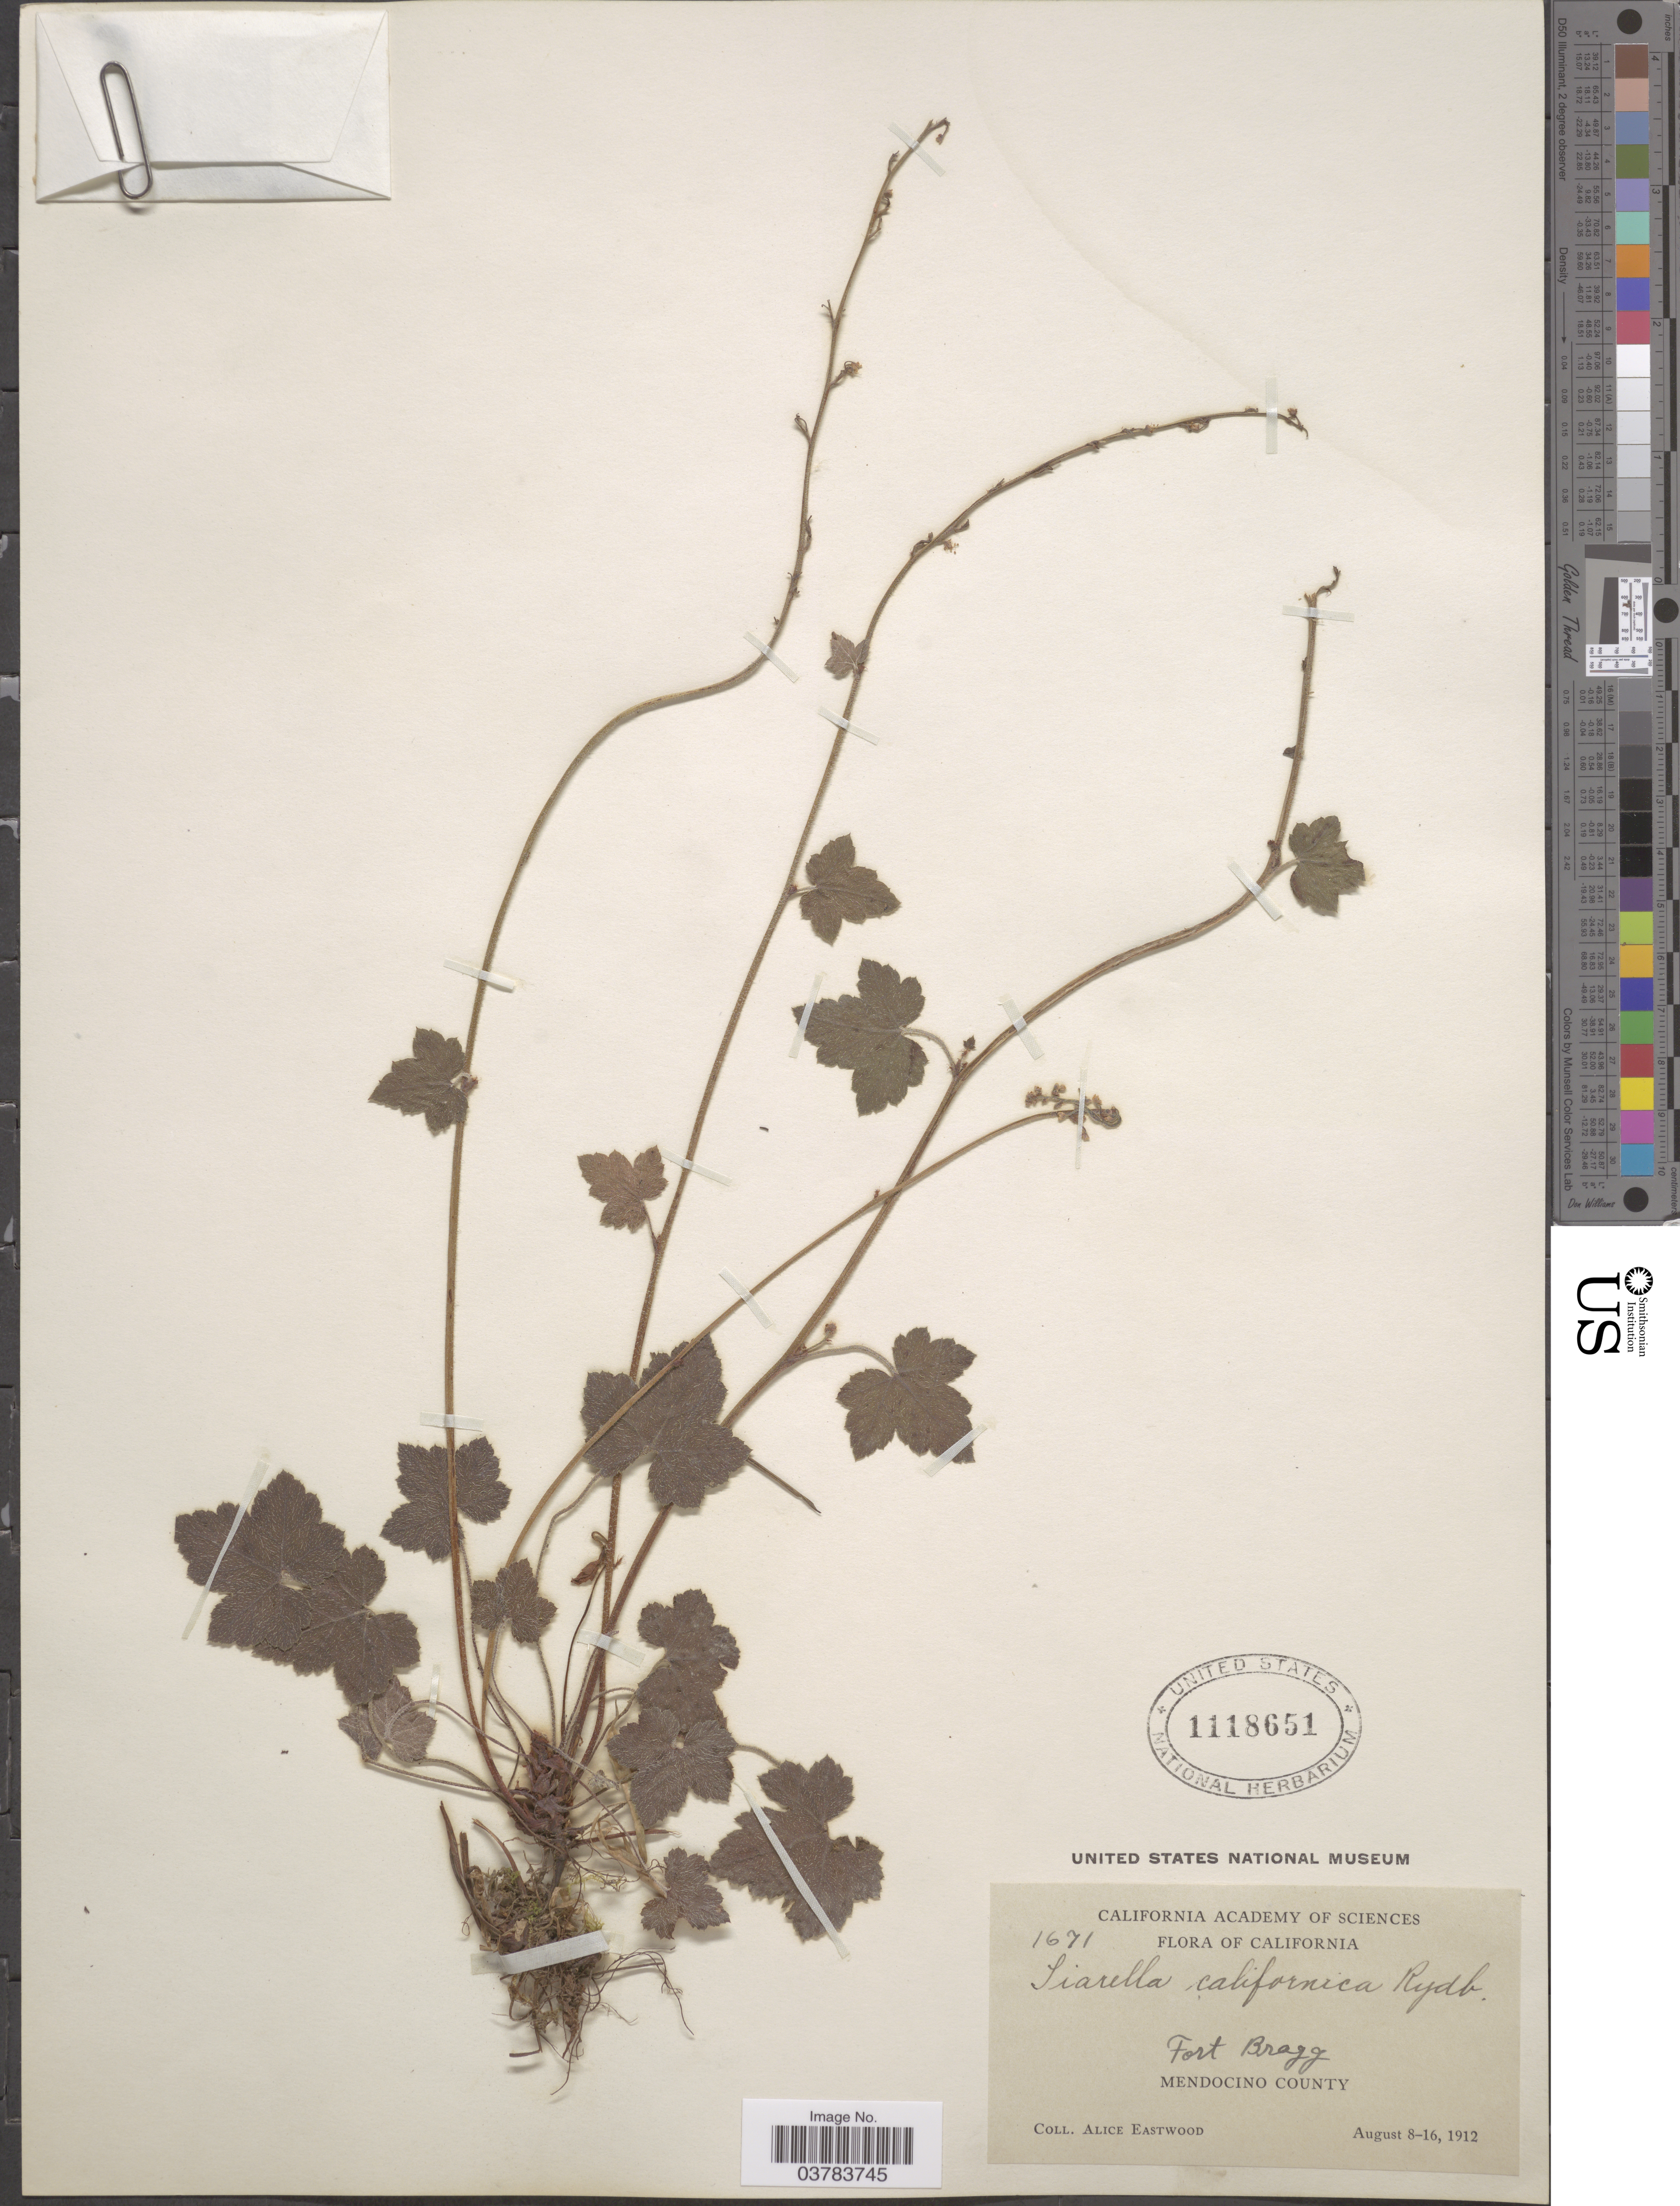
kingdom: Plantae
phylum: Tracheophyta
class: Magnoliopsida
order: Saxifragales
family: Saxifragaceae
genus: Tiarella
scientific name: Tiarella californica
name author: (Kellogg) Rydb.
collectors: A. Eastwood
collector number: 1671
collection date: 1912-08-08/1912-08-16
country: United States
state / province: California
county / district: Mendocino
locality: Fort Bragg. Mendocino County.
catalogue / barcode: US 1118651